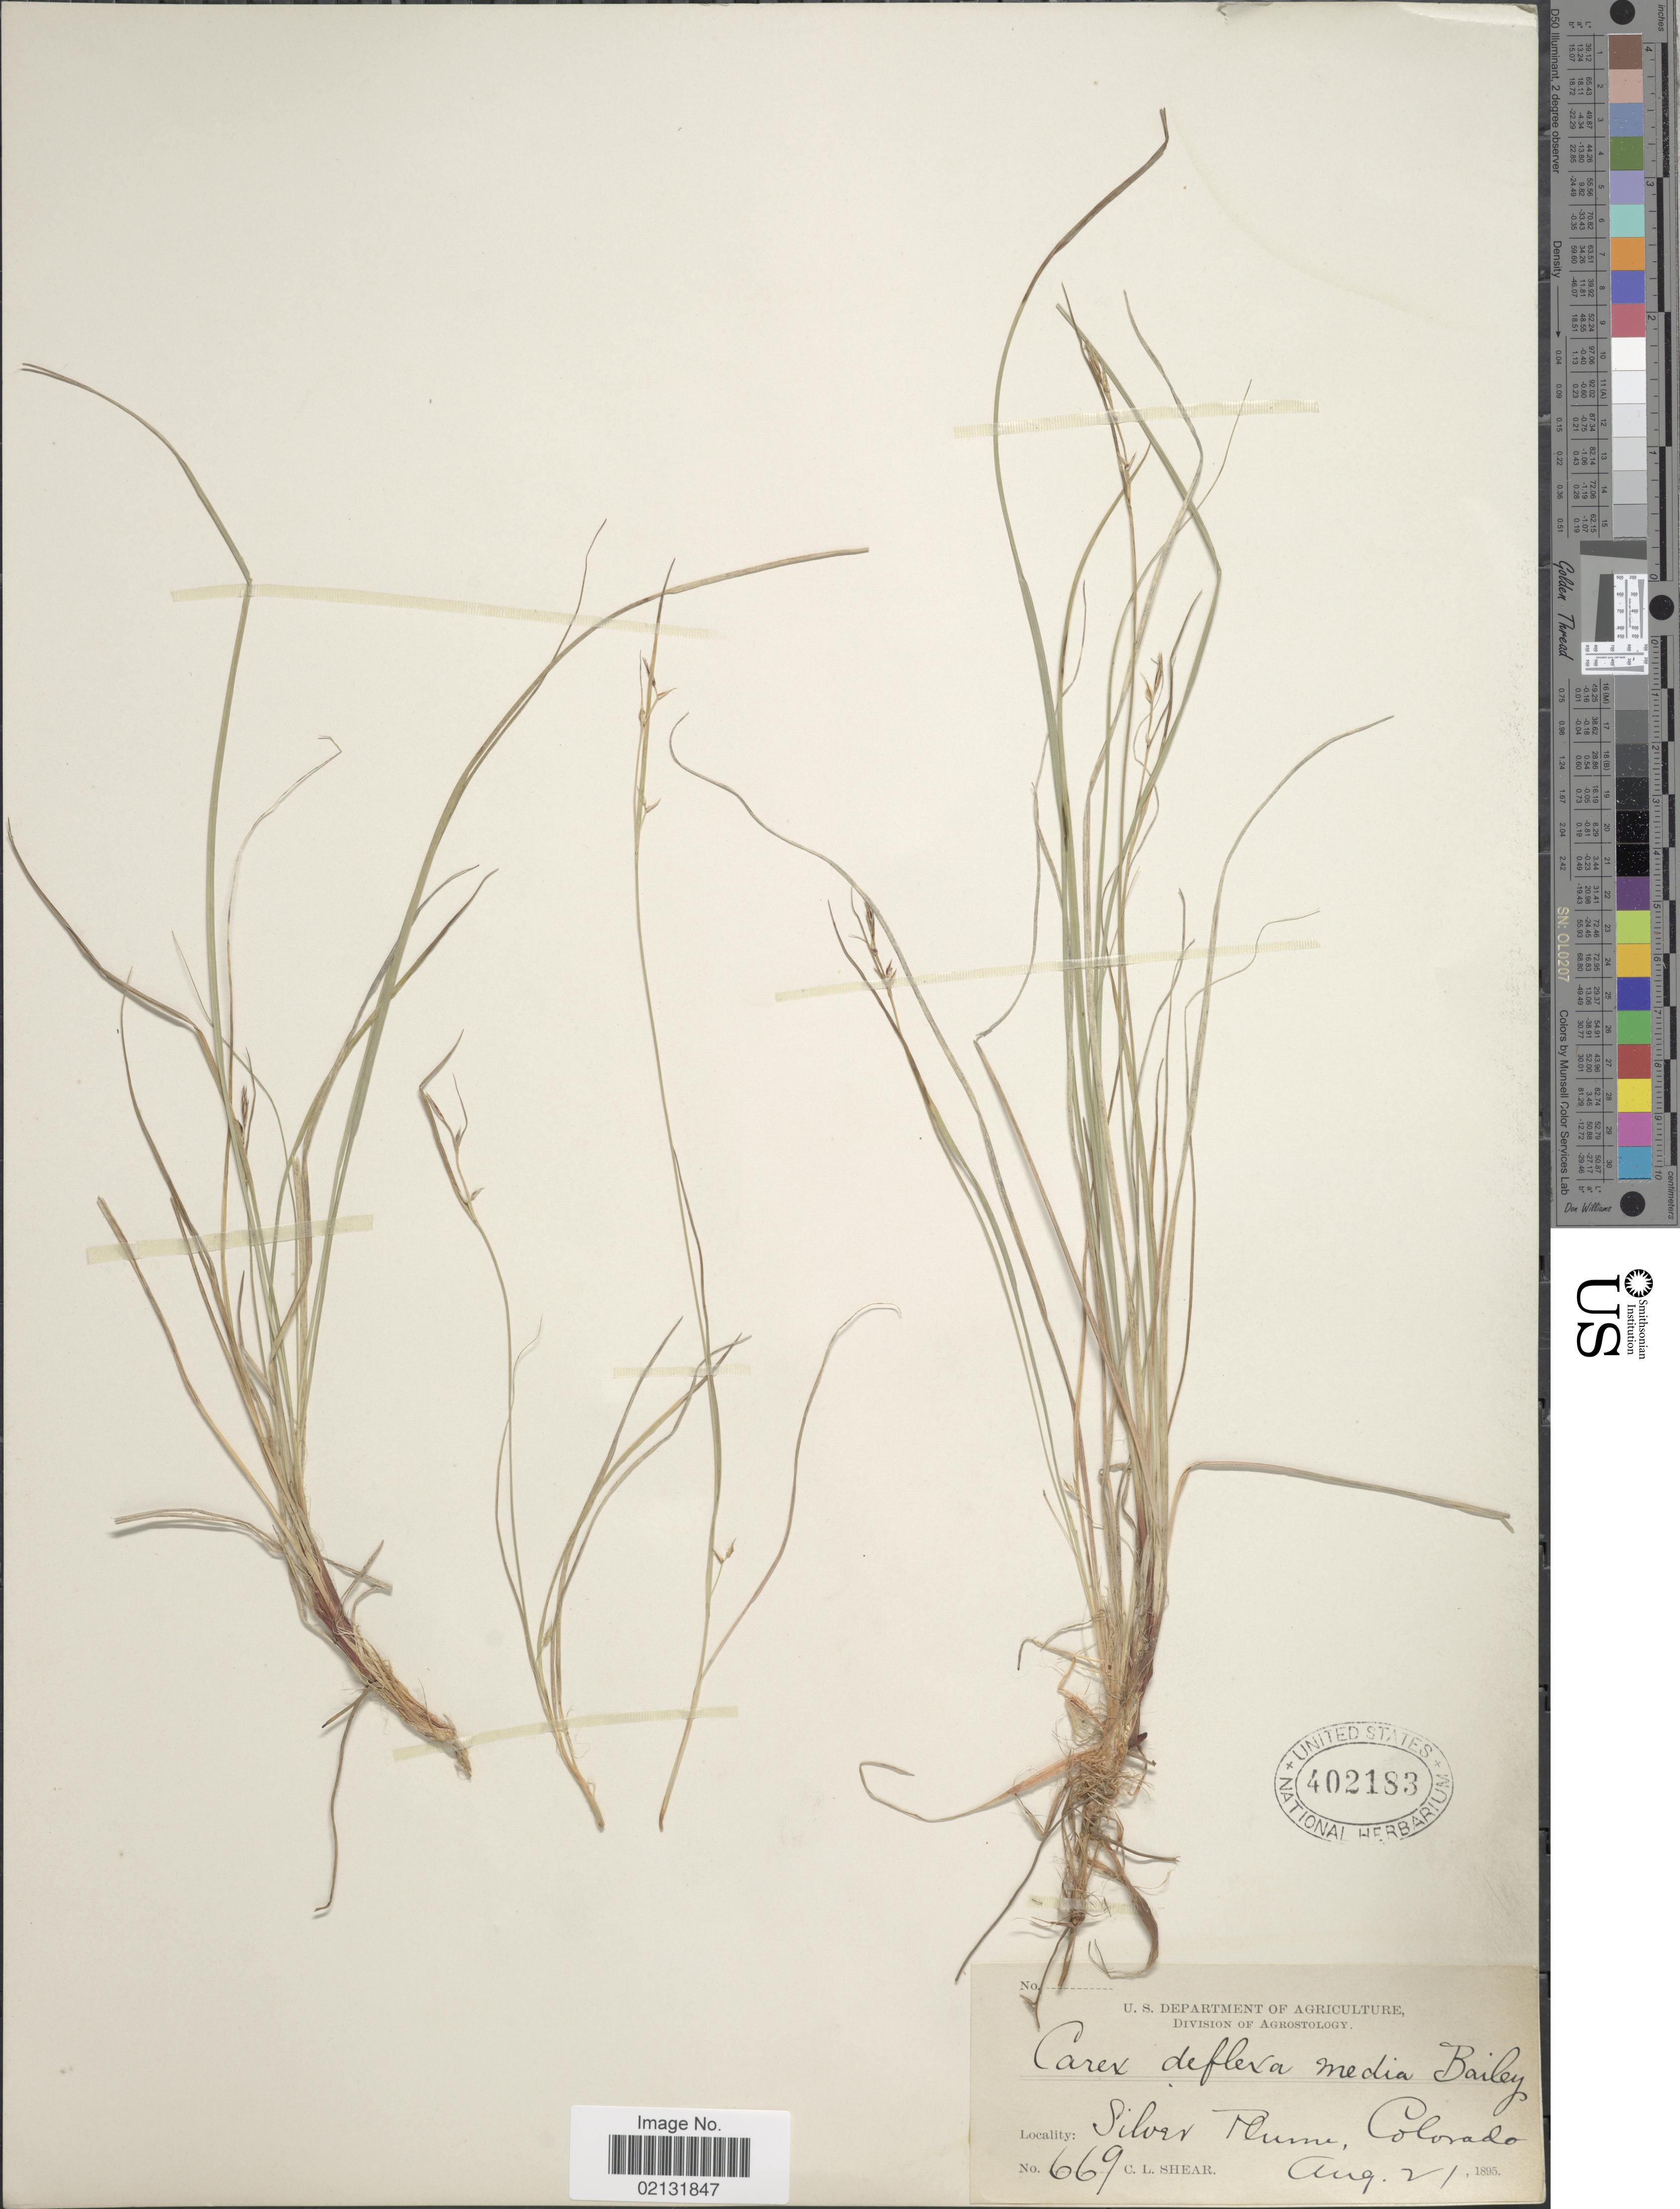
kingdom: Plantae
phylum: Tracheophyta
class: Liliopsida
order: Poales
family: Cyperaceae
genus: Carex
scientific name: Carex rossii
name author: Boott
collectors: C. L. Shear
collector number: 669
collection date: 1895-08-21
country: United States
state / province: Colorado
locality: Silver Pulme, Colorado.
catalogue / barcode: US 402183